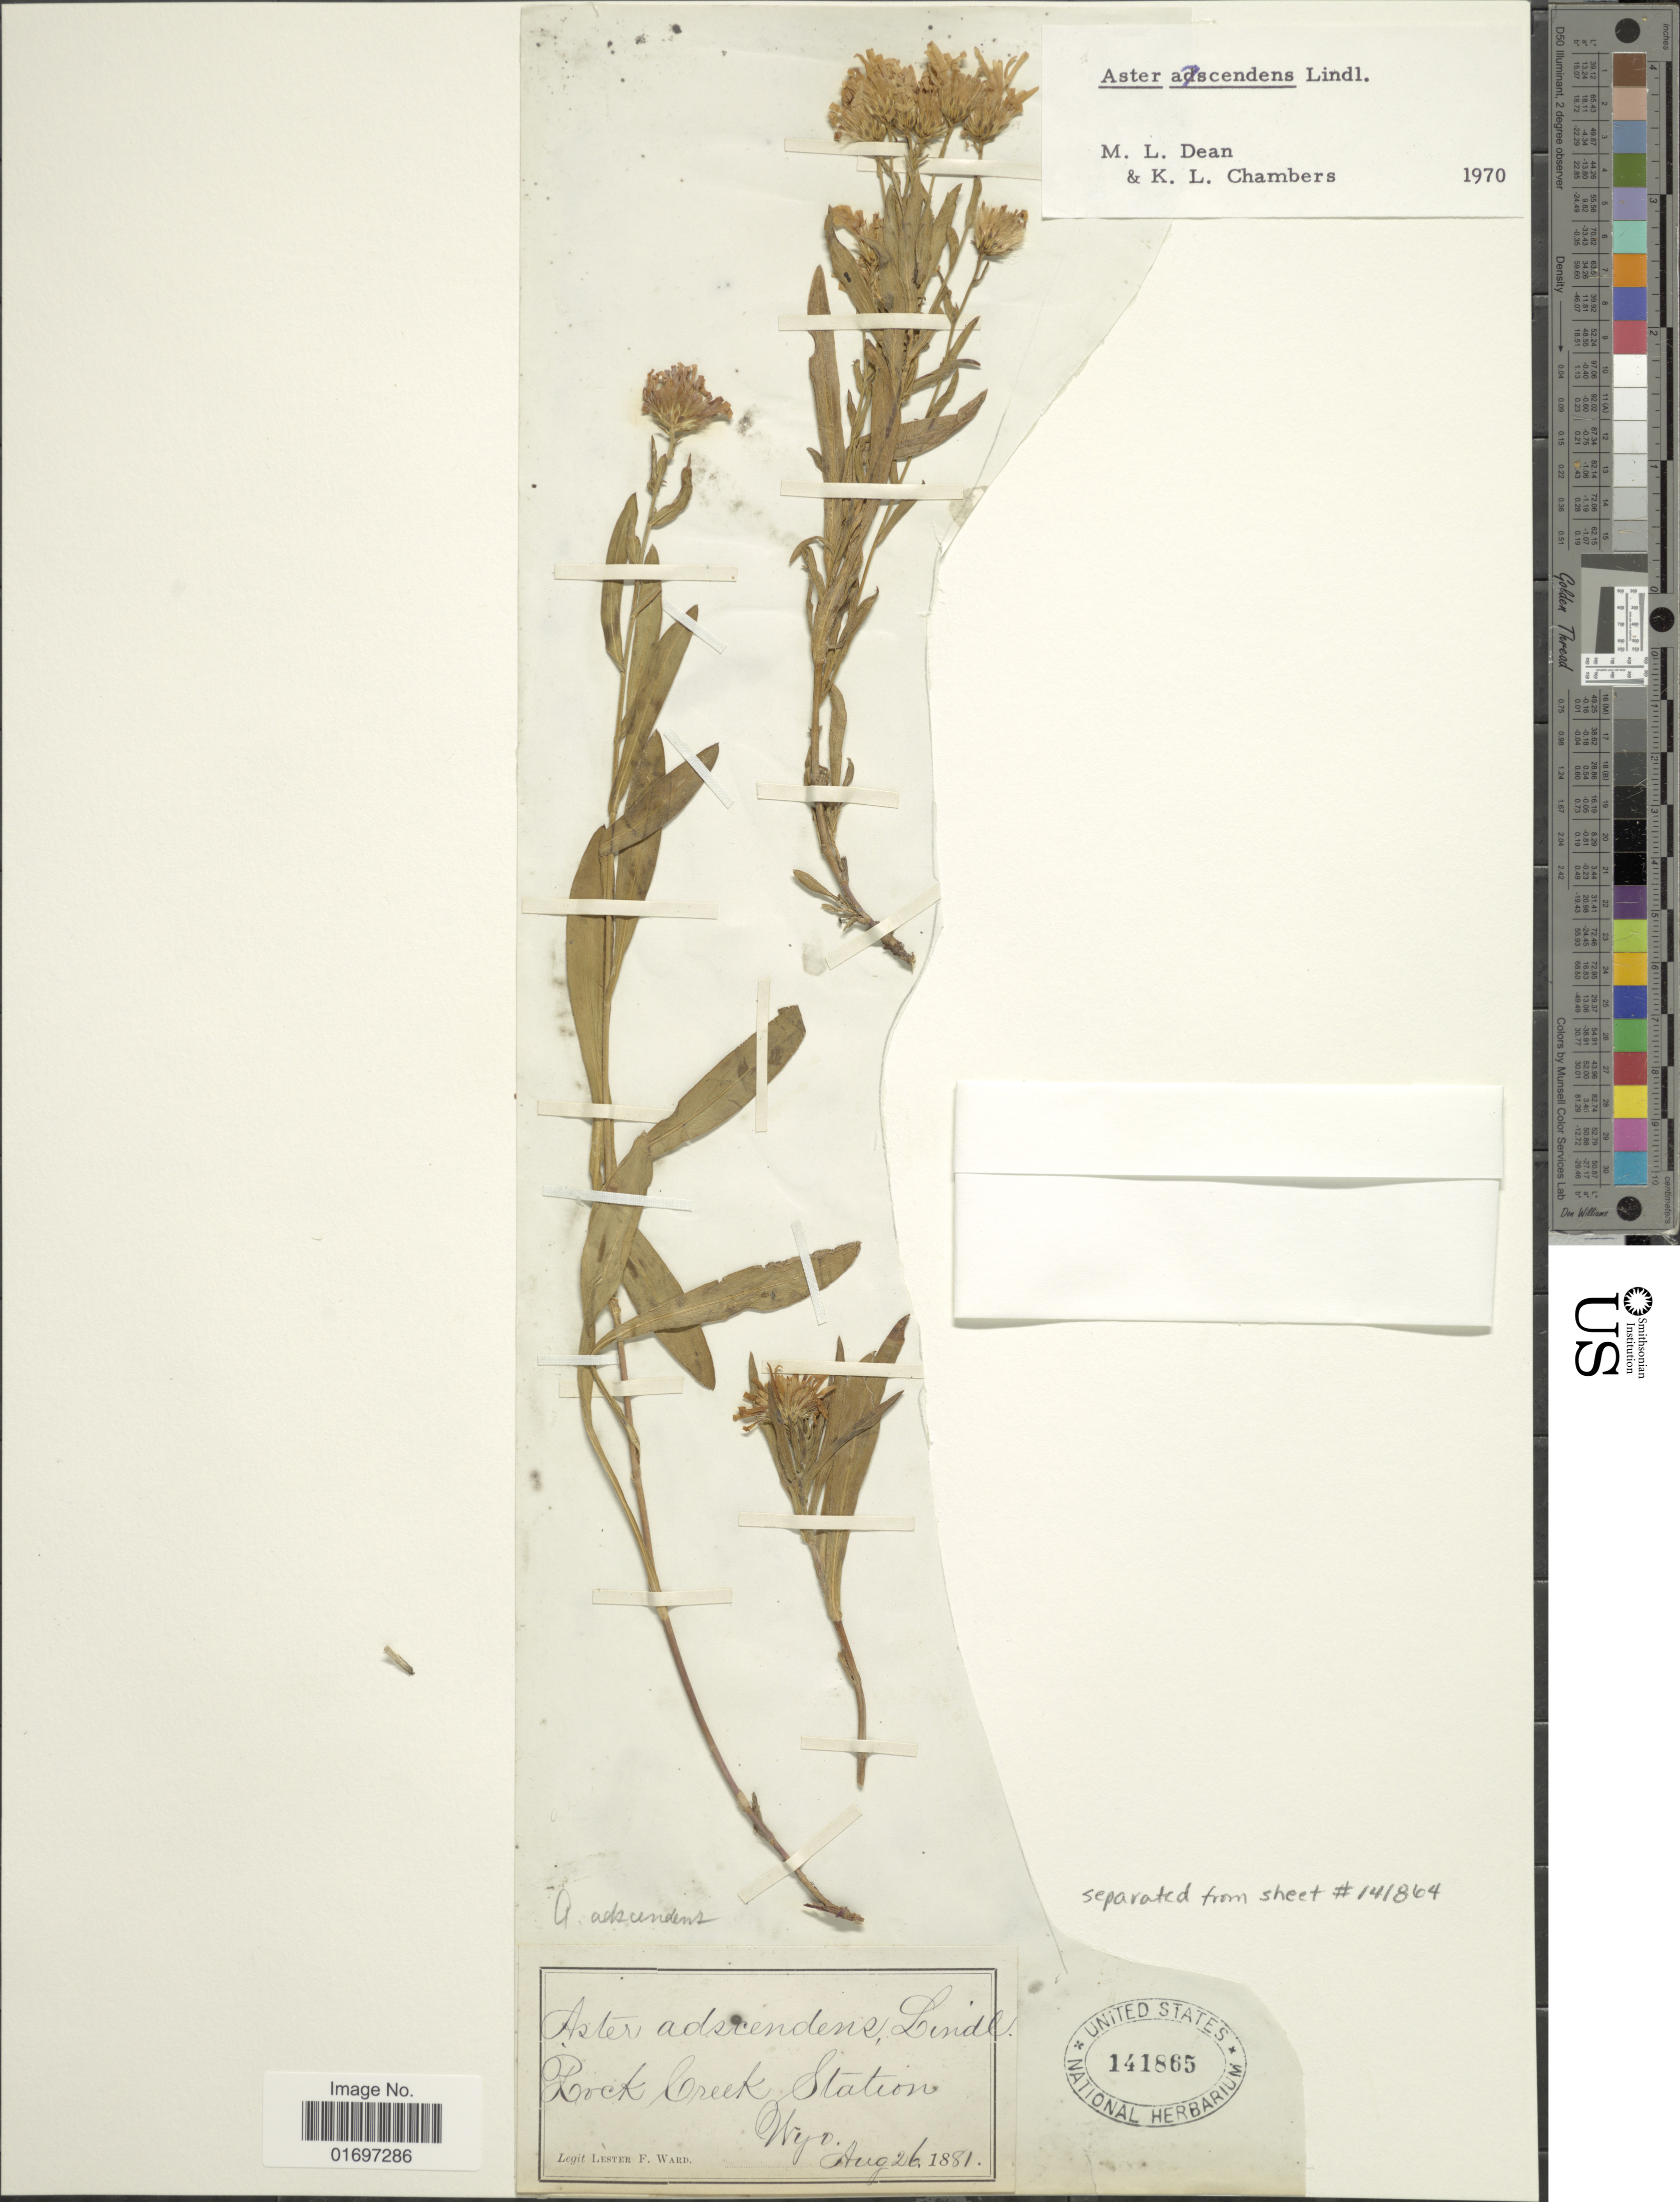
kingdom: Plantae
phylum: Tracheophyta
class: Magnoliopsida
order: Asterales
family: Asteraceae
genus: Symphyotrichum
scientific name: Symphyotrichum ascendens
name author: (Lindl.) G.L. Nesom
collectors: L. F. Ward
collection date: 1881-08-26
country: United States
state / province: Wyoming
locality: Rock Creek Station, Wyo.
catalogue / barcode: US 141865